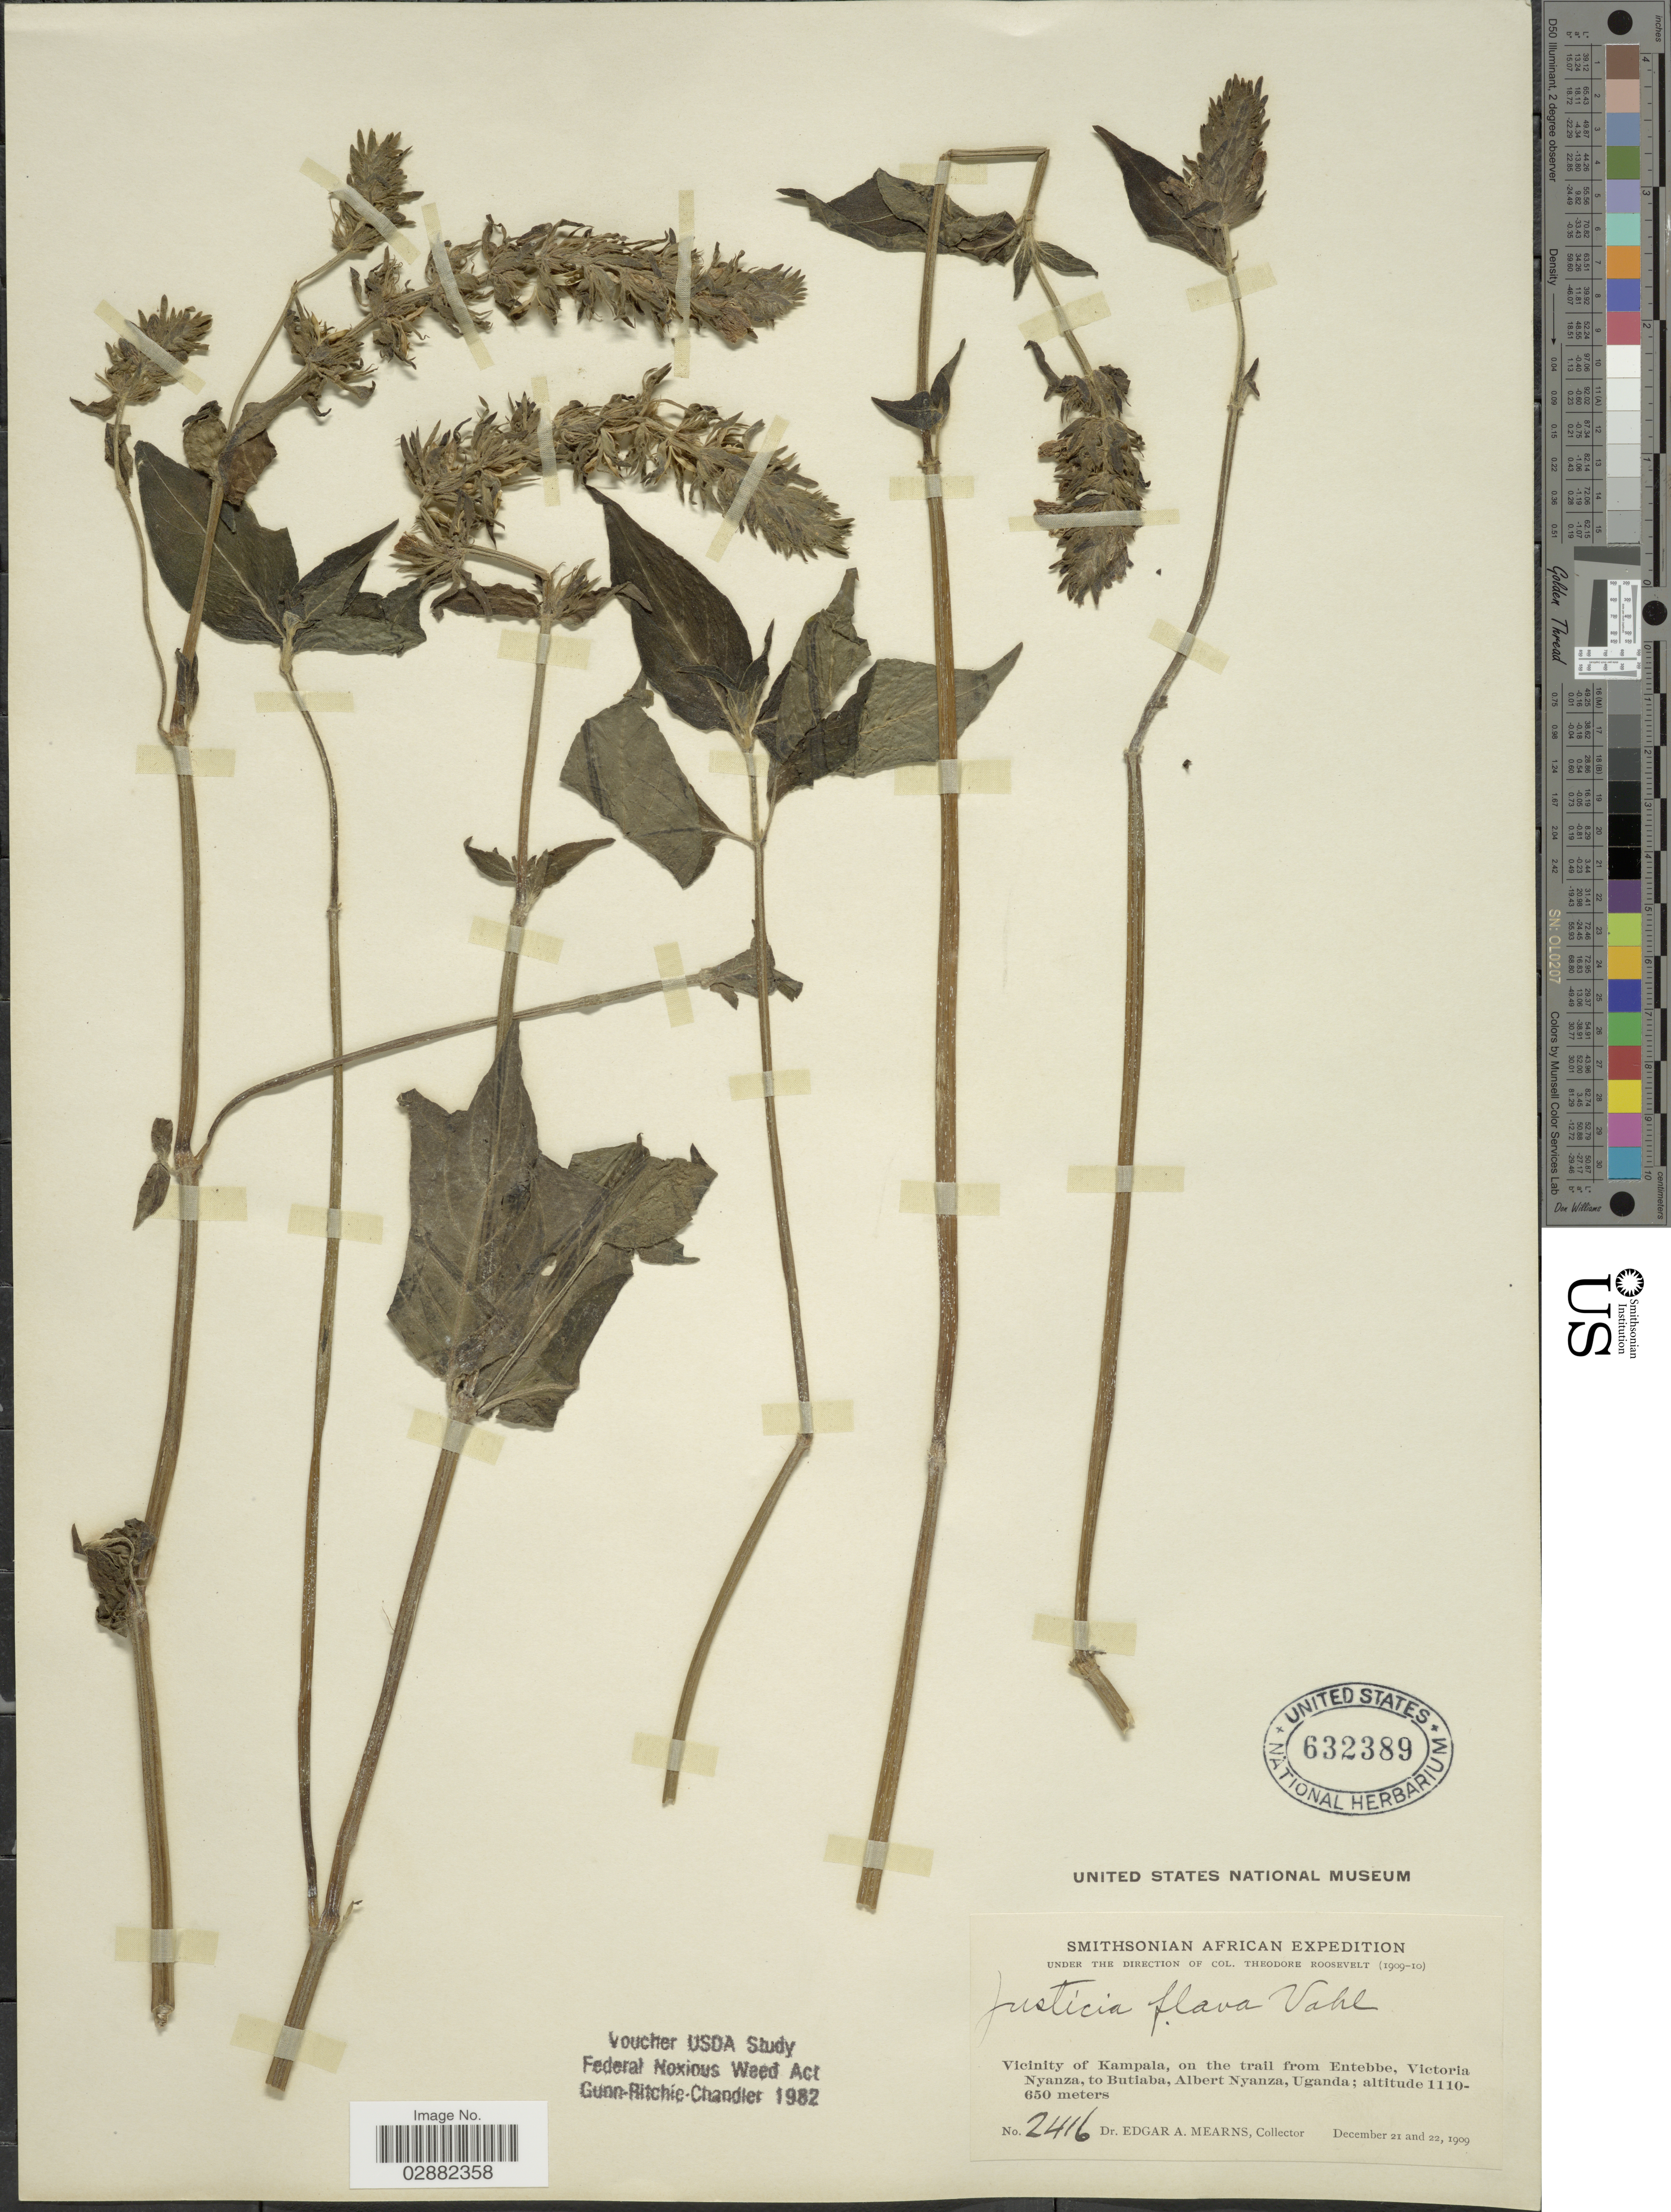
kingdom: Plantae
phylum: Tracheophyta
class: Magnoliopsida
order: Lamiales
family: Acanthaceae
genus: Justicia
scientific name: Justicia flava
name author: (Forssk.) Vahl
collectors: E. A. Mearns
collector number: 2416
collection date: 1909-12-21/1909-12-22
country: Uganda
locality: Vicinity of Kampala, on the trail from Entebbe, Victoria Nyanza, to Butiaba, Albert Nyanza, Uganda.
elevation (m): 650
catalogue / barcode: US 632389